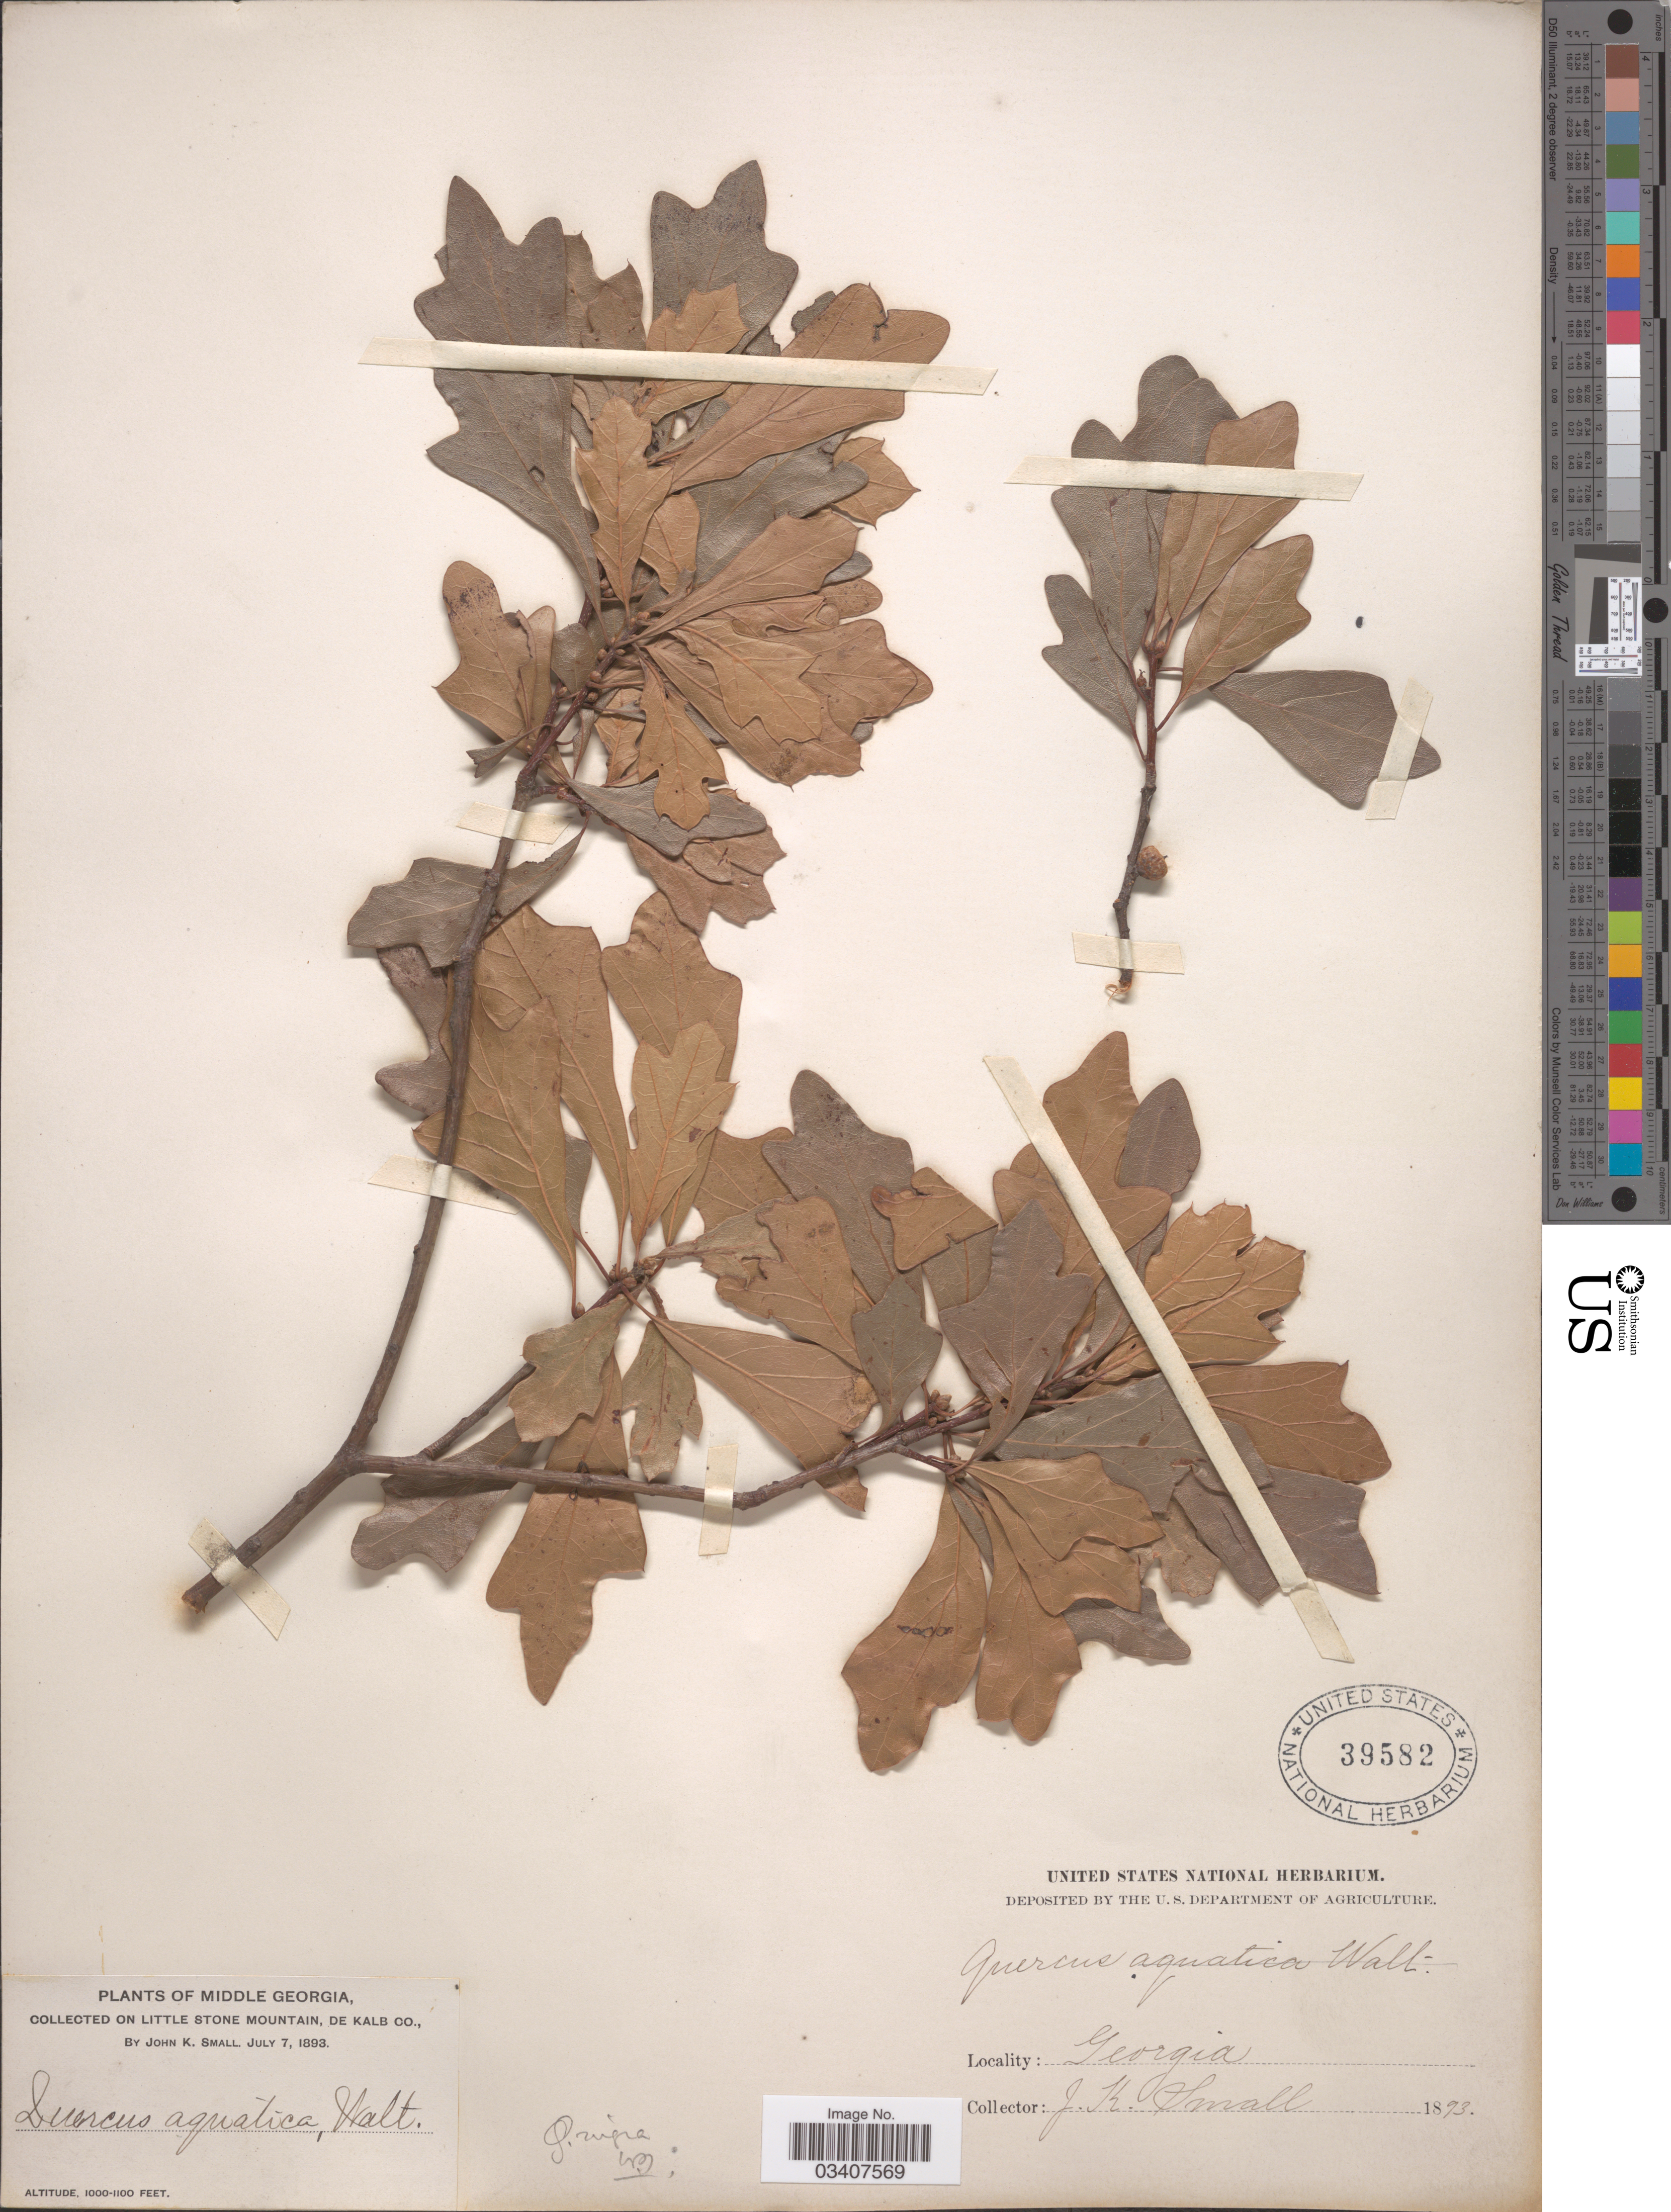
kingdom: Plantae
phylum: Tracheophyta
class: Magnoliopsida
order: Fagales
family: Fagaceae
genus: Quercus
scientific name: Quercus nigra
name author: L.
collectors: J. K. Small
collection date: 1893-07-07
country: United States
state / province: Georgia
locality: Middle Georgia. On little Stone Mountain, De Kalb Co.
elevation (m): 305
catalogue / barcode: US 39582